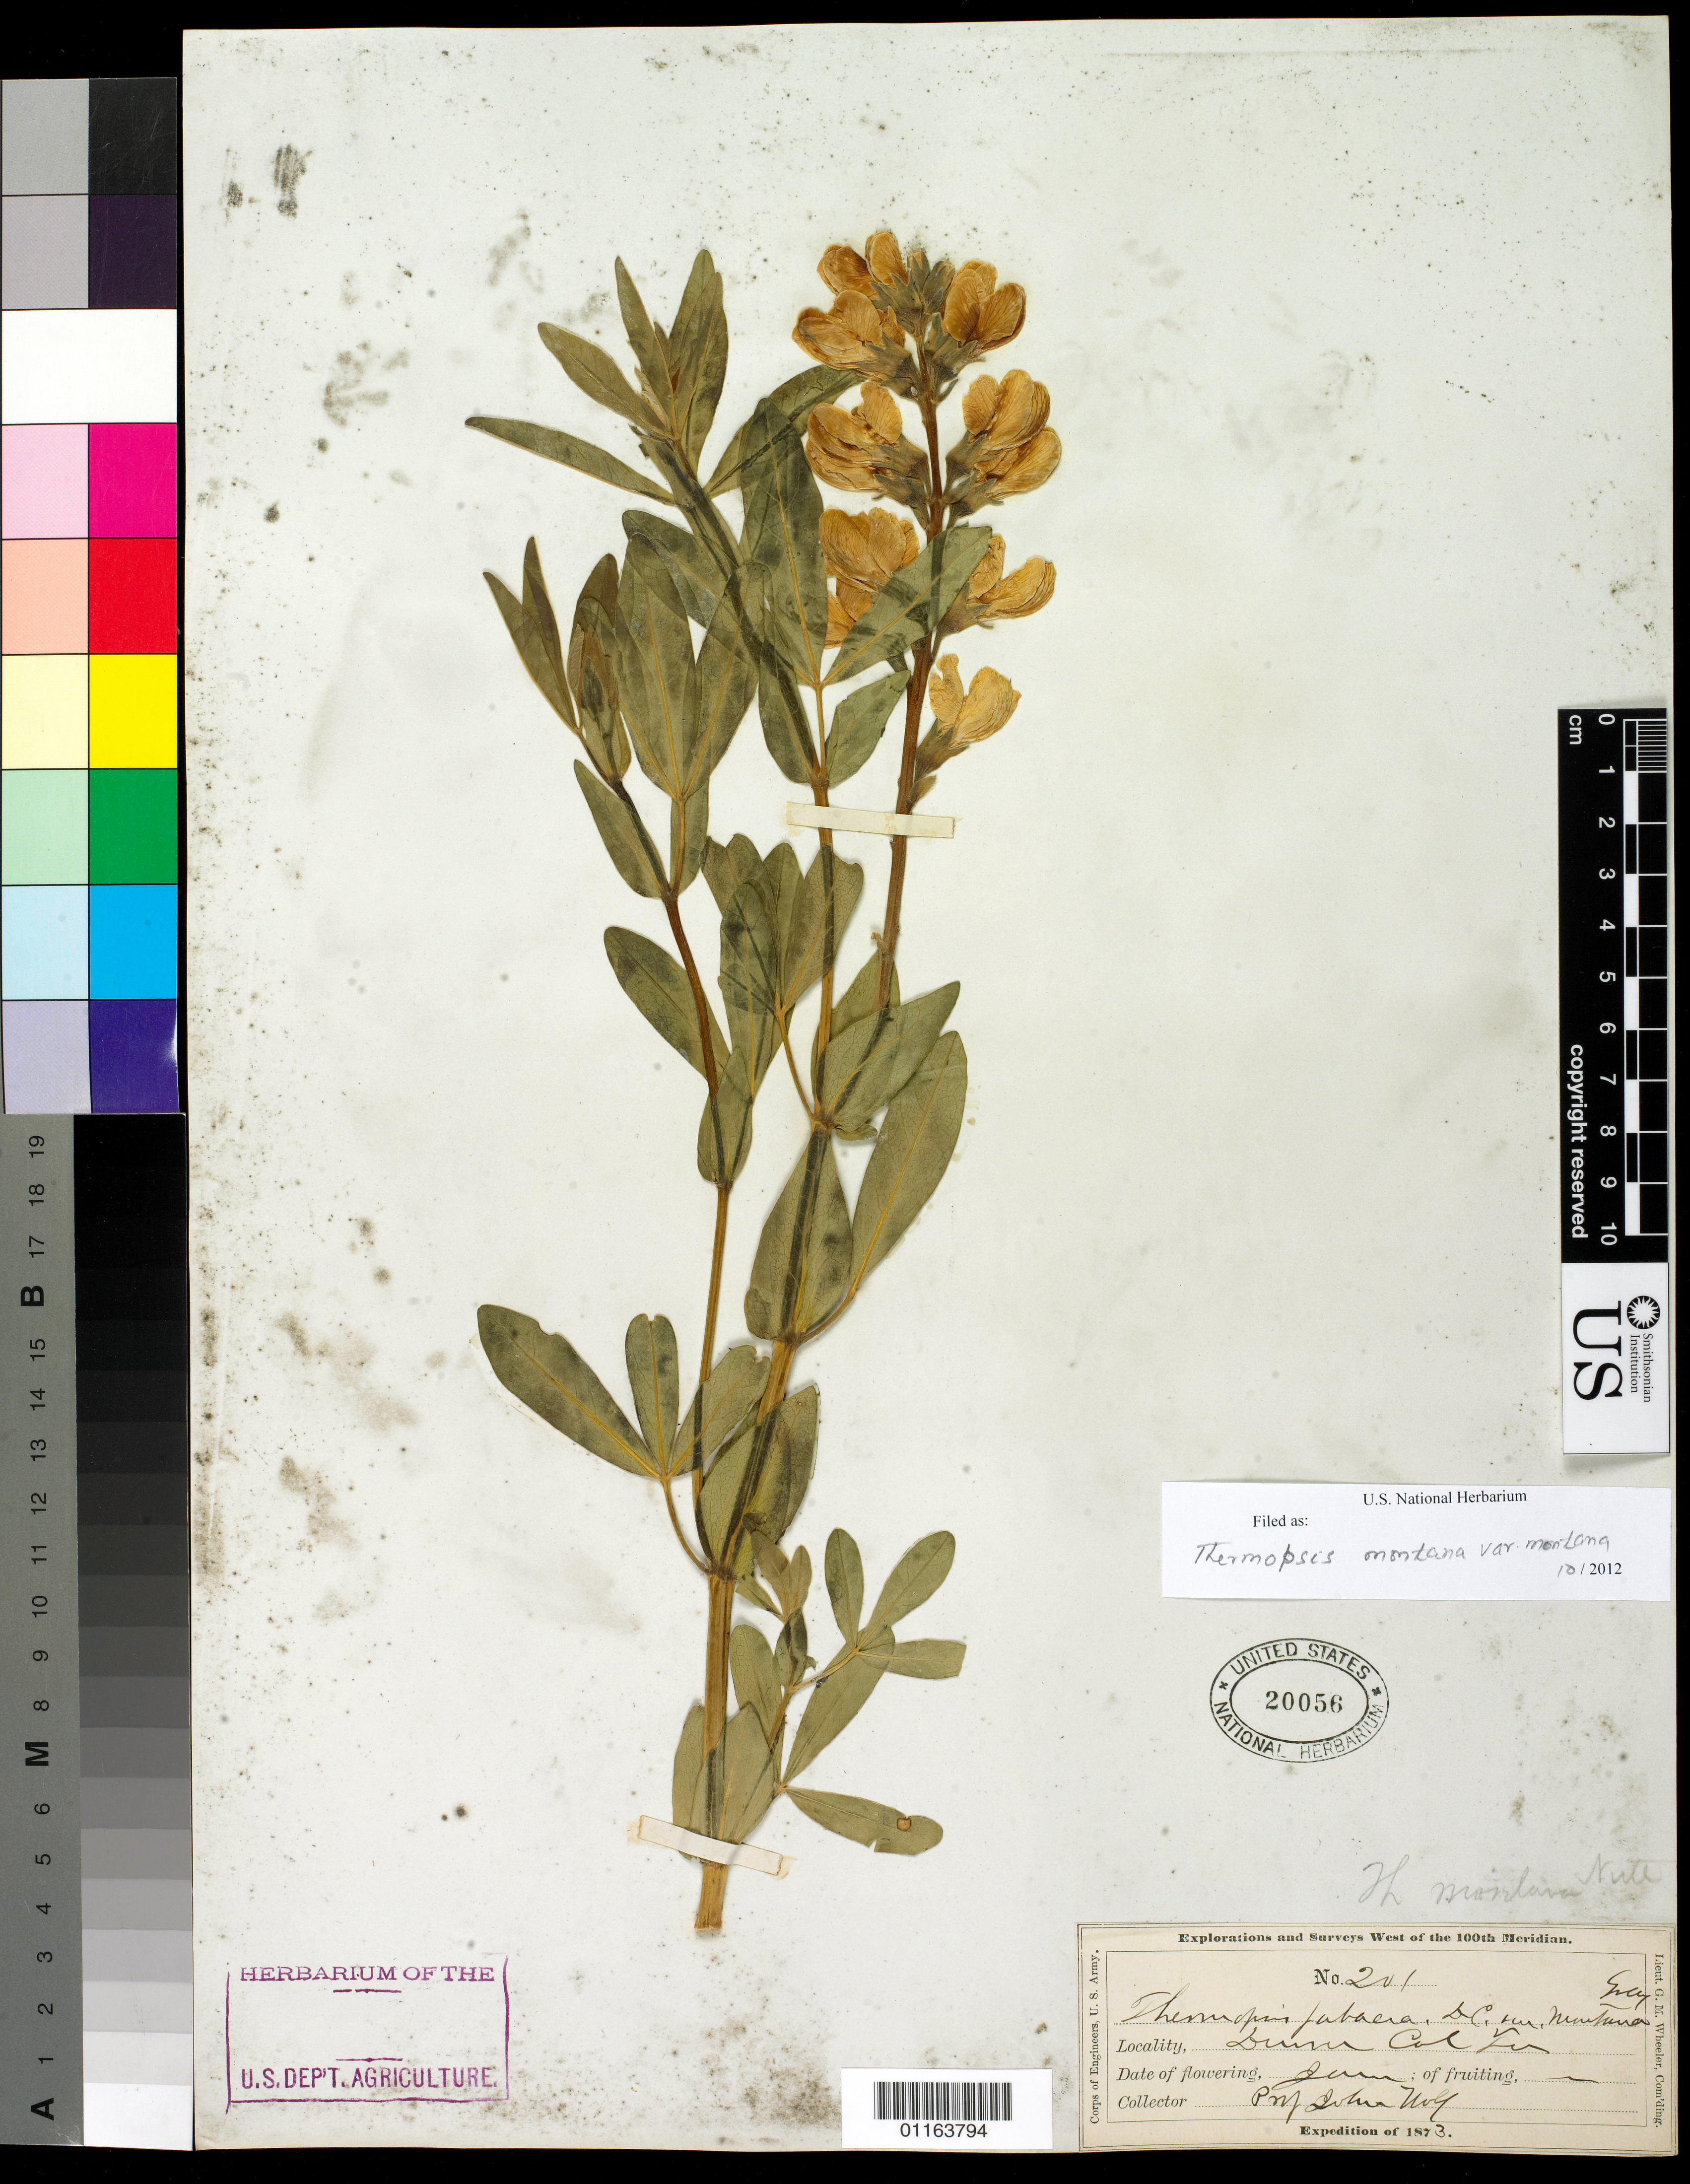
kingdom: Plantae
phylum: Tracheophyta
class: Magnoliopsida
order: Fabales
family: Fabaceae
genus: Thermopsis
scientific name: Thermopsis montana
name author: Nutt.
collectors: J. Wolf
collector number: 201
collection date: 1873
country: United States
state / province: Colorado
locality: Col Ter.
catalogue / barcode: US 20056